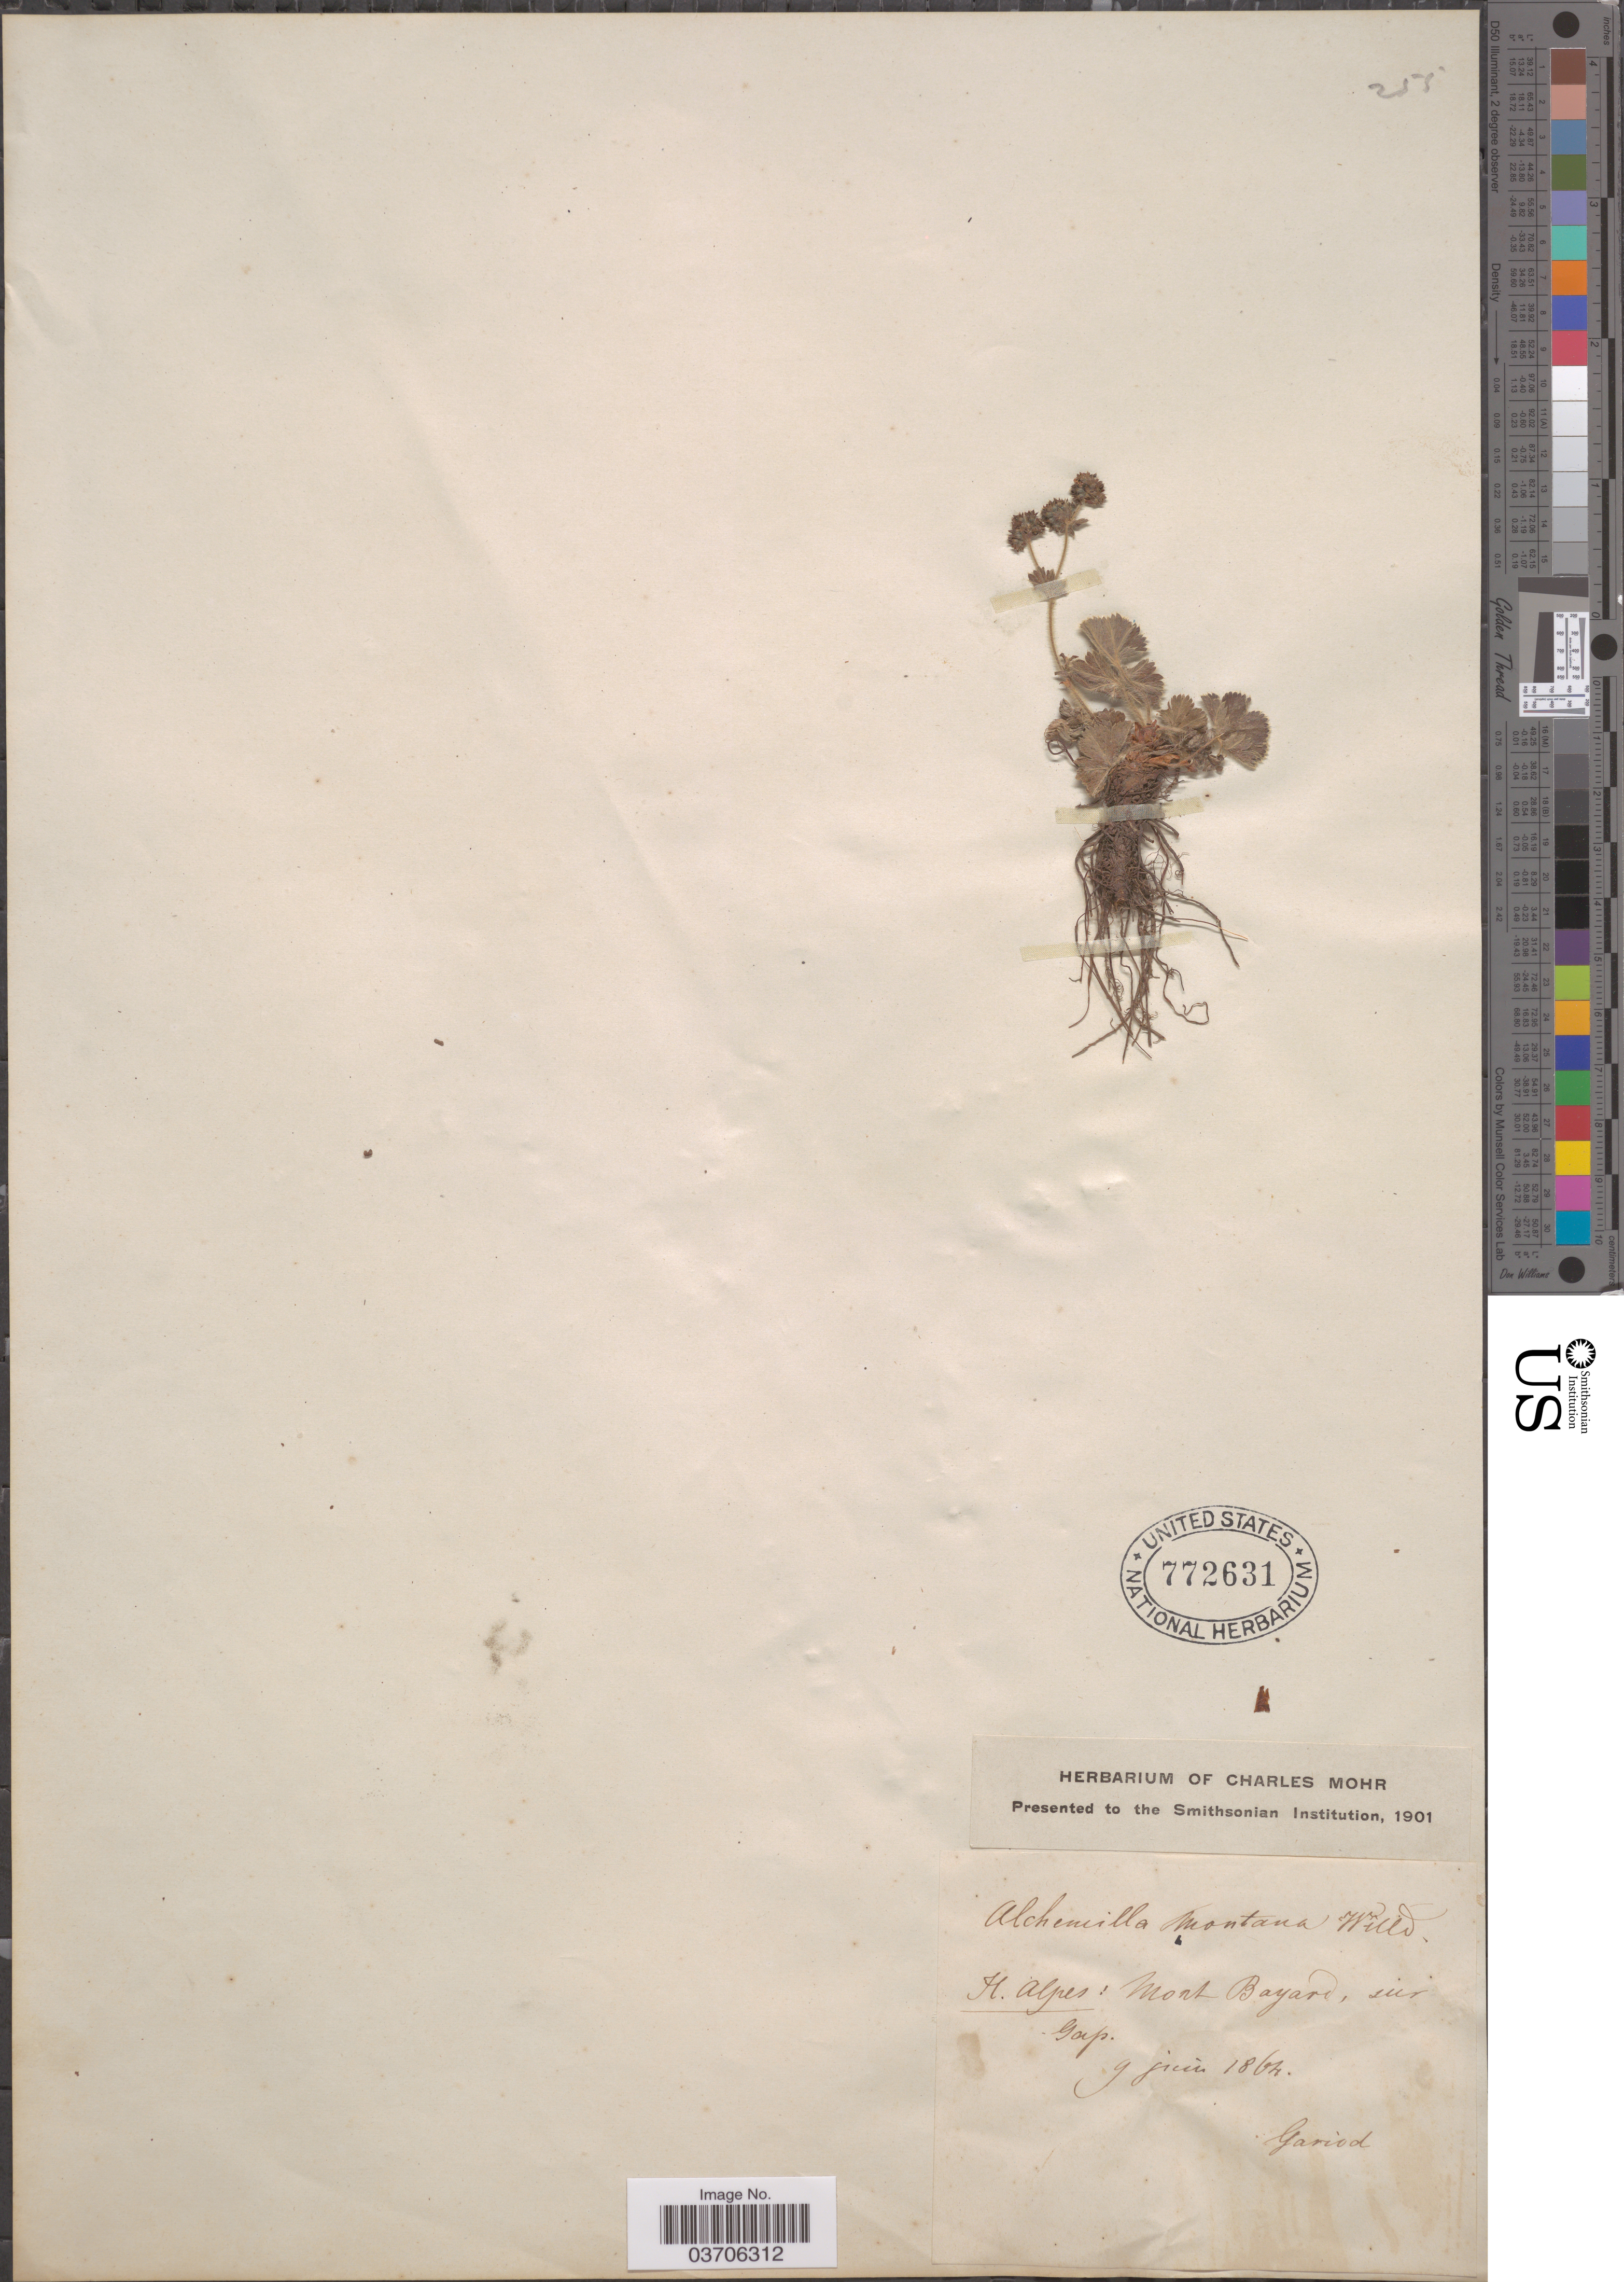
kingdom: Plantae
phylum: Tracheophyta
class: Magnoliopsida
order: Rosales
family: Rosaceae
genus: Alchemilla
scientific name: Alchemilla montana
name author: Hegetschw.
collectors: Gariod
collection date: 1864-06-09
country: France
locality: H. Alpes: Mont Bayard, sur Gap.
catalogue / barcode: US 772631